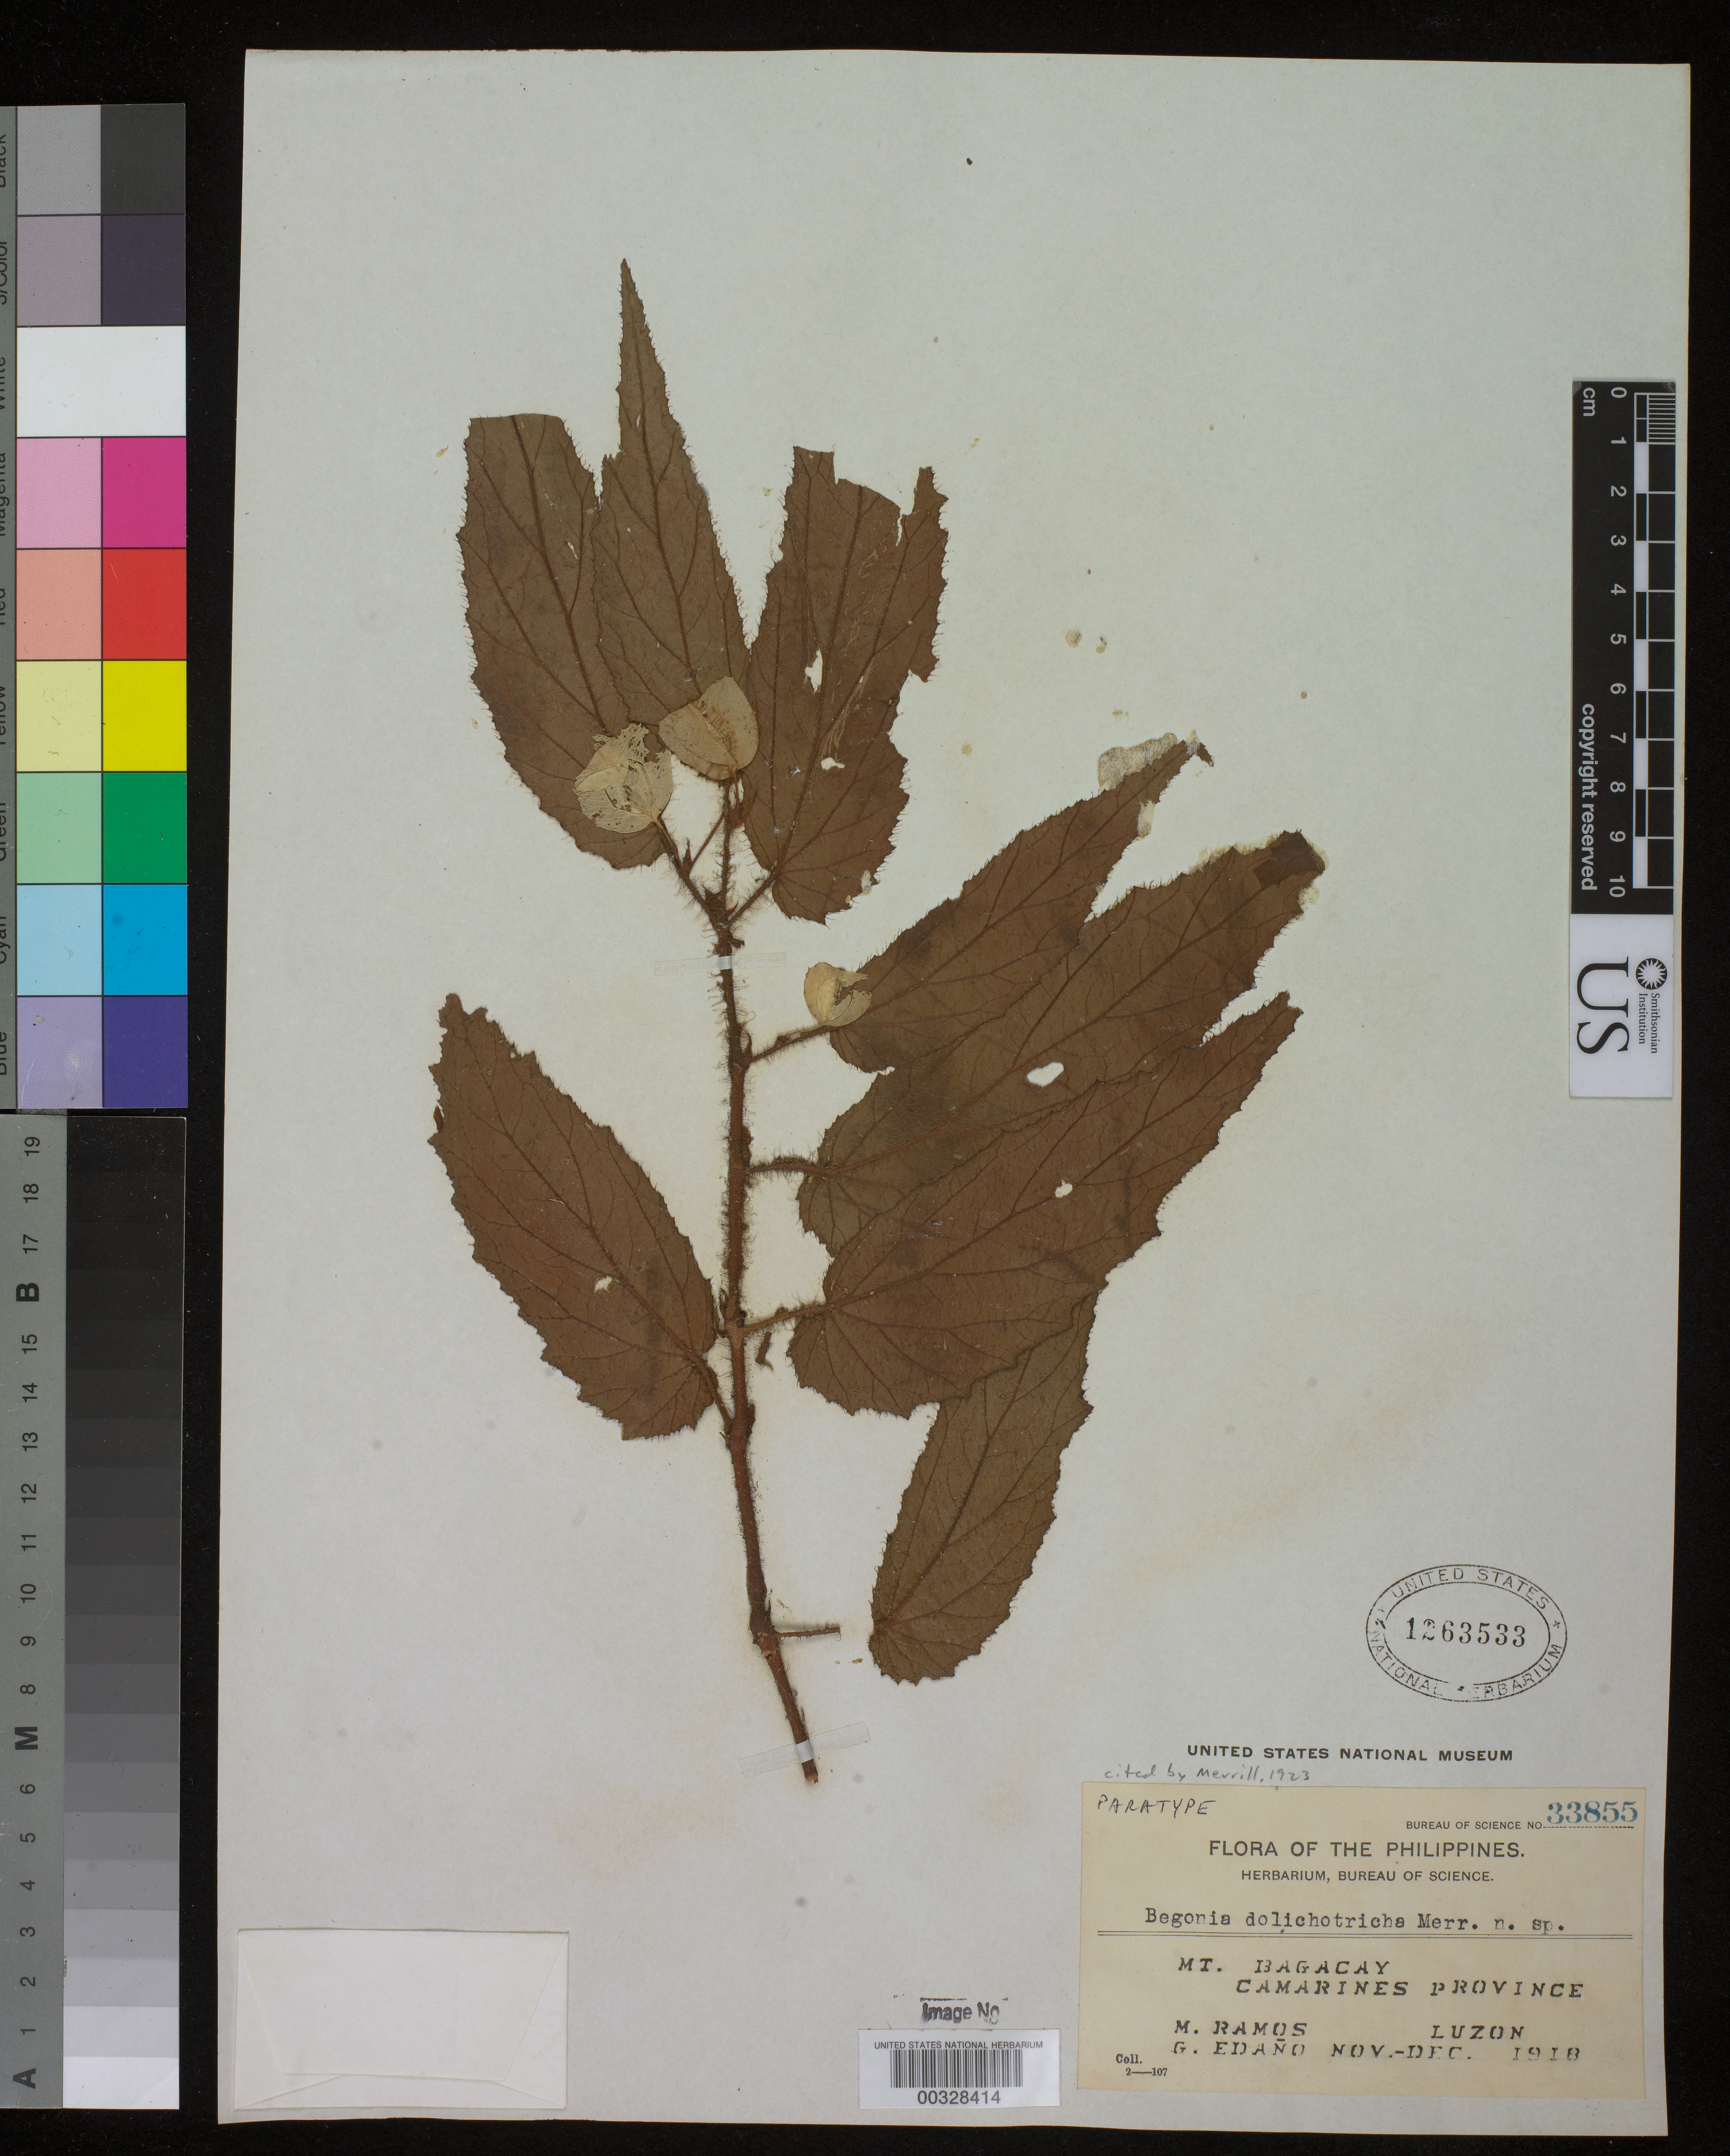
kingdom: Plantae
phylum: Tracheophyta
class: Magnoliopsida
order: Cucurbitales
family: Begoniaceae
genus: Begonia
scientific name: Begonia dolichotricha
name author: Merr.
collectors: M. Ramos & G. E. Edaño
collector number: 33855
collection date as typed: Nov 1918 to -- Dec 1918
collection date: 1918-11/1918-12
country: Philippines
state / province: Bicol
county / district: Camarines Norte / Camarines Sur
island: Luzon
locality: Mt. Bagacay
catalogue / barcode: US 1263533